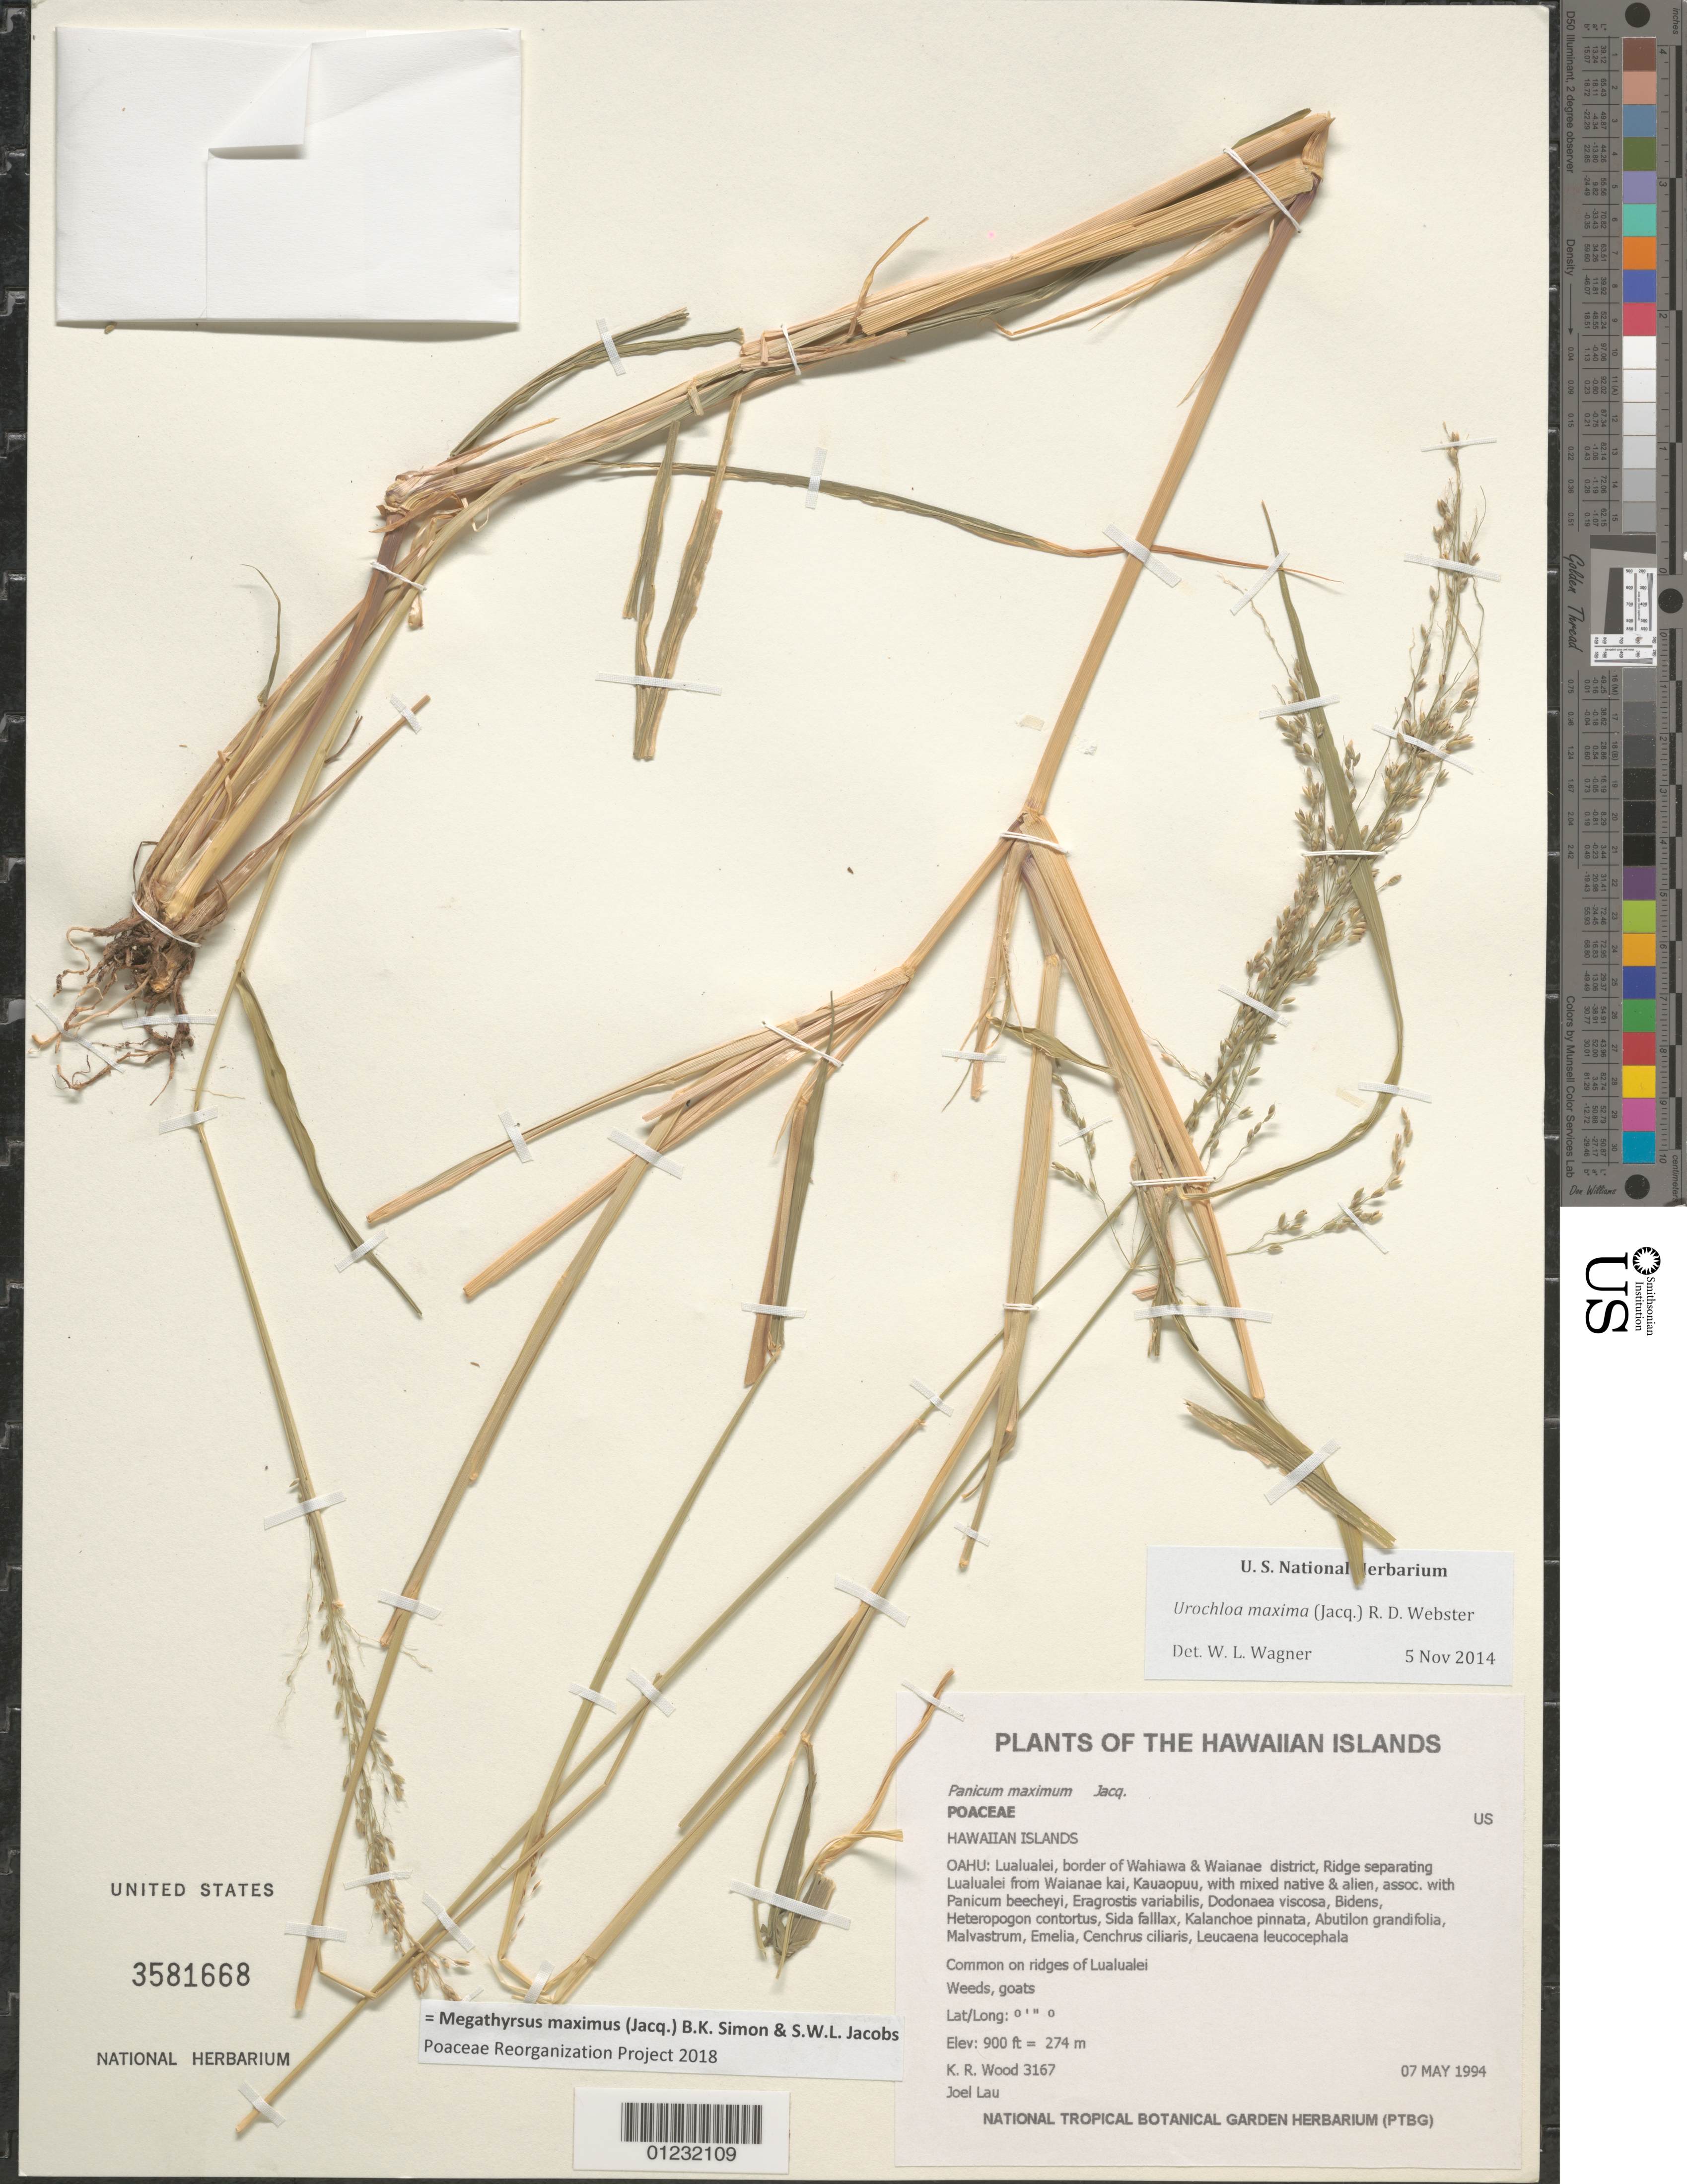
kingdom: Plantae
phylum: Tracheophyta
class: Liliopsida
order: Poales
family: Poaceae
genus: Megathyrsus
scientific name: Megathyrsus maximus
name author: (Jacq.) B.K. Simon & S.W.L. Jacobs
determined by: Poaceae Reorganization Project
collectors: K. R. Wood & J. Lau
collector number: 3167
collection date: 1994-05-07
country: United States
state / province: Hawaii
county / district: Honolulu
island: Oahu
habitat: Common on ridges of Lualualei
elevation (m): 274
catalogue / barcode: US 3581668